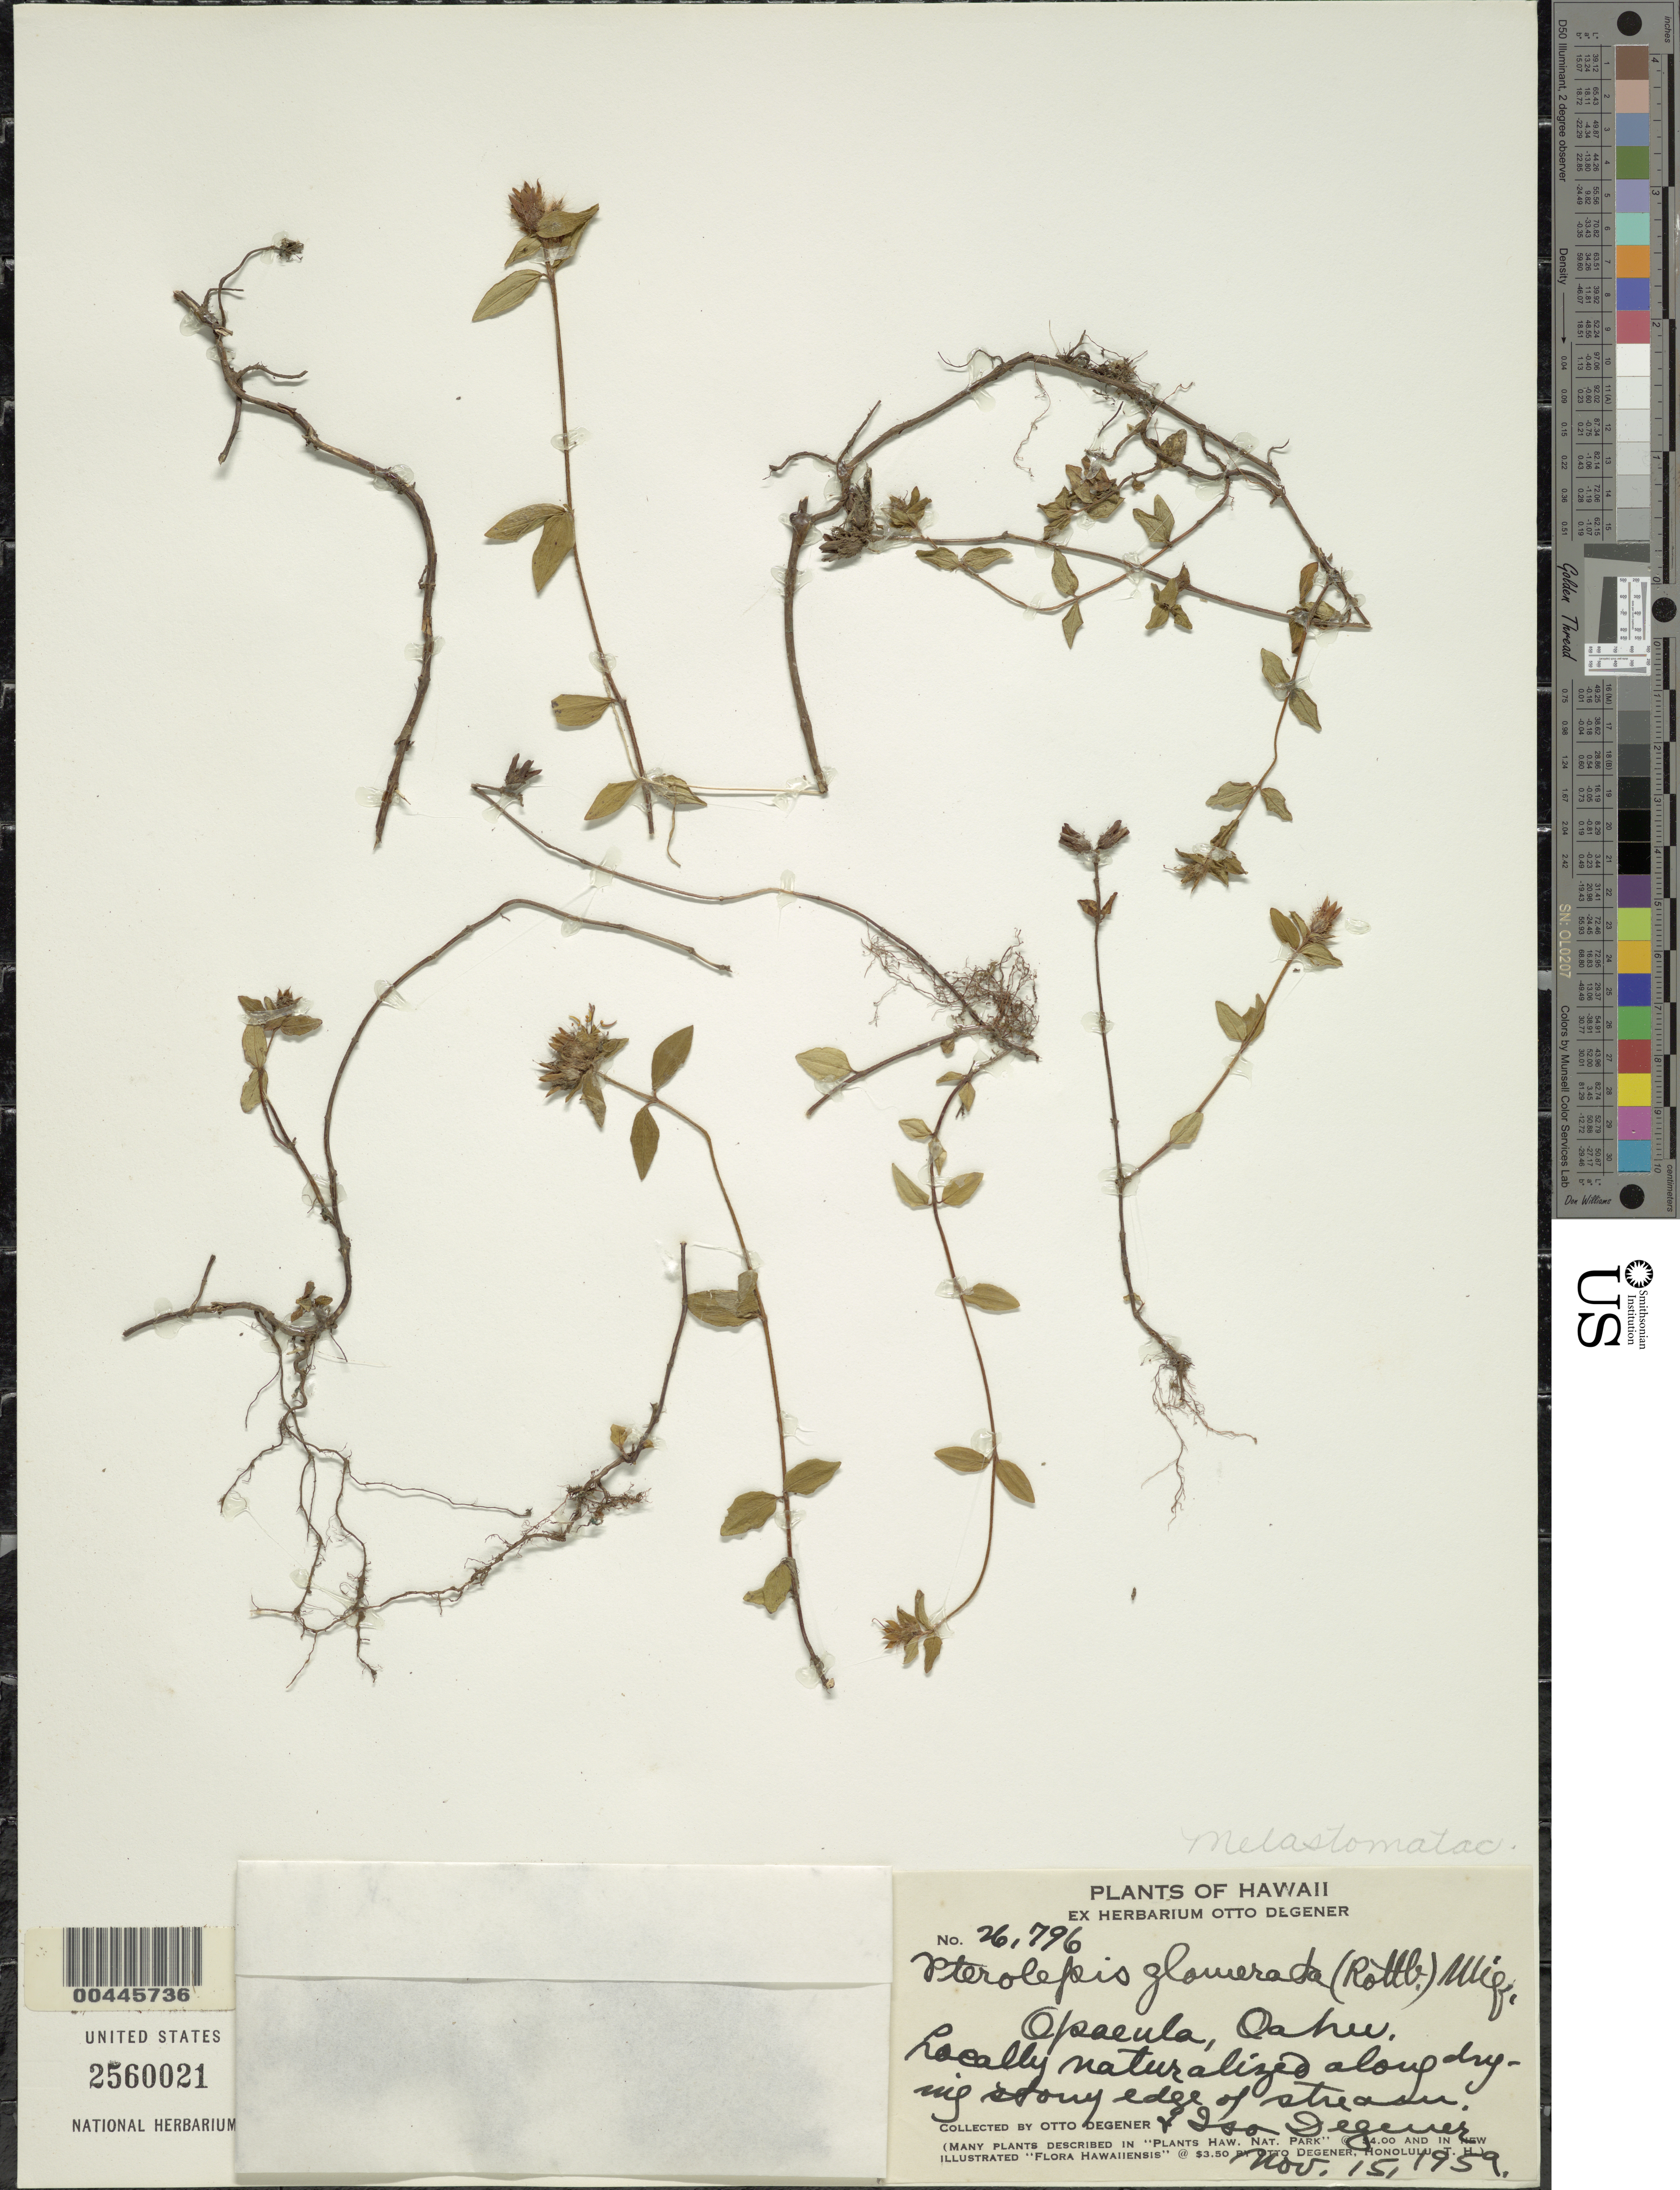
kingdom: Plantae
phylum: Tracheophyta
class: Magnoliopsida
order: Myrtales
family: Melastomataceae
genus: Pterolepis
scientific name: Pterolepis glomerata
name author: (Rottb.) Miq.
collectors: O. Degener & I. Degener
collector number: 26796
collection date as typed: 15 Nov 1959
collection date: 1959-11-15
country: United States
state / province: Hawaii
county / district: Honolulu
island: Oahu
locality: Opaeula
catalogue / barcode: US 2560021